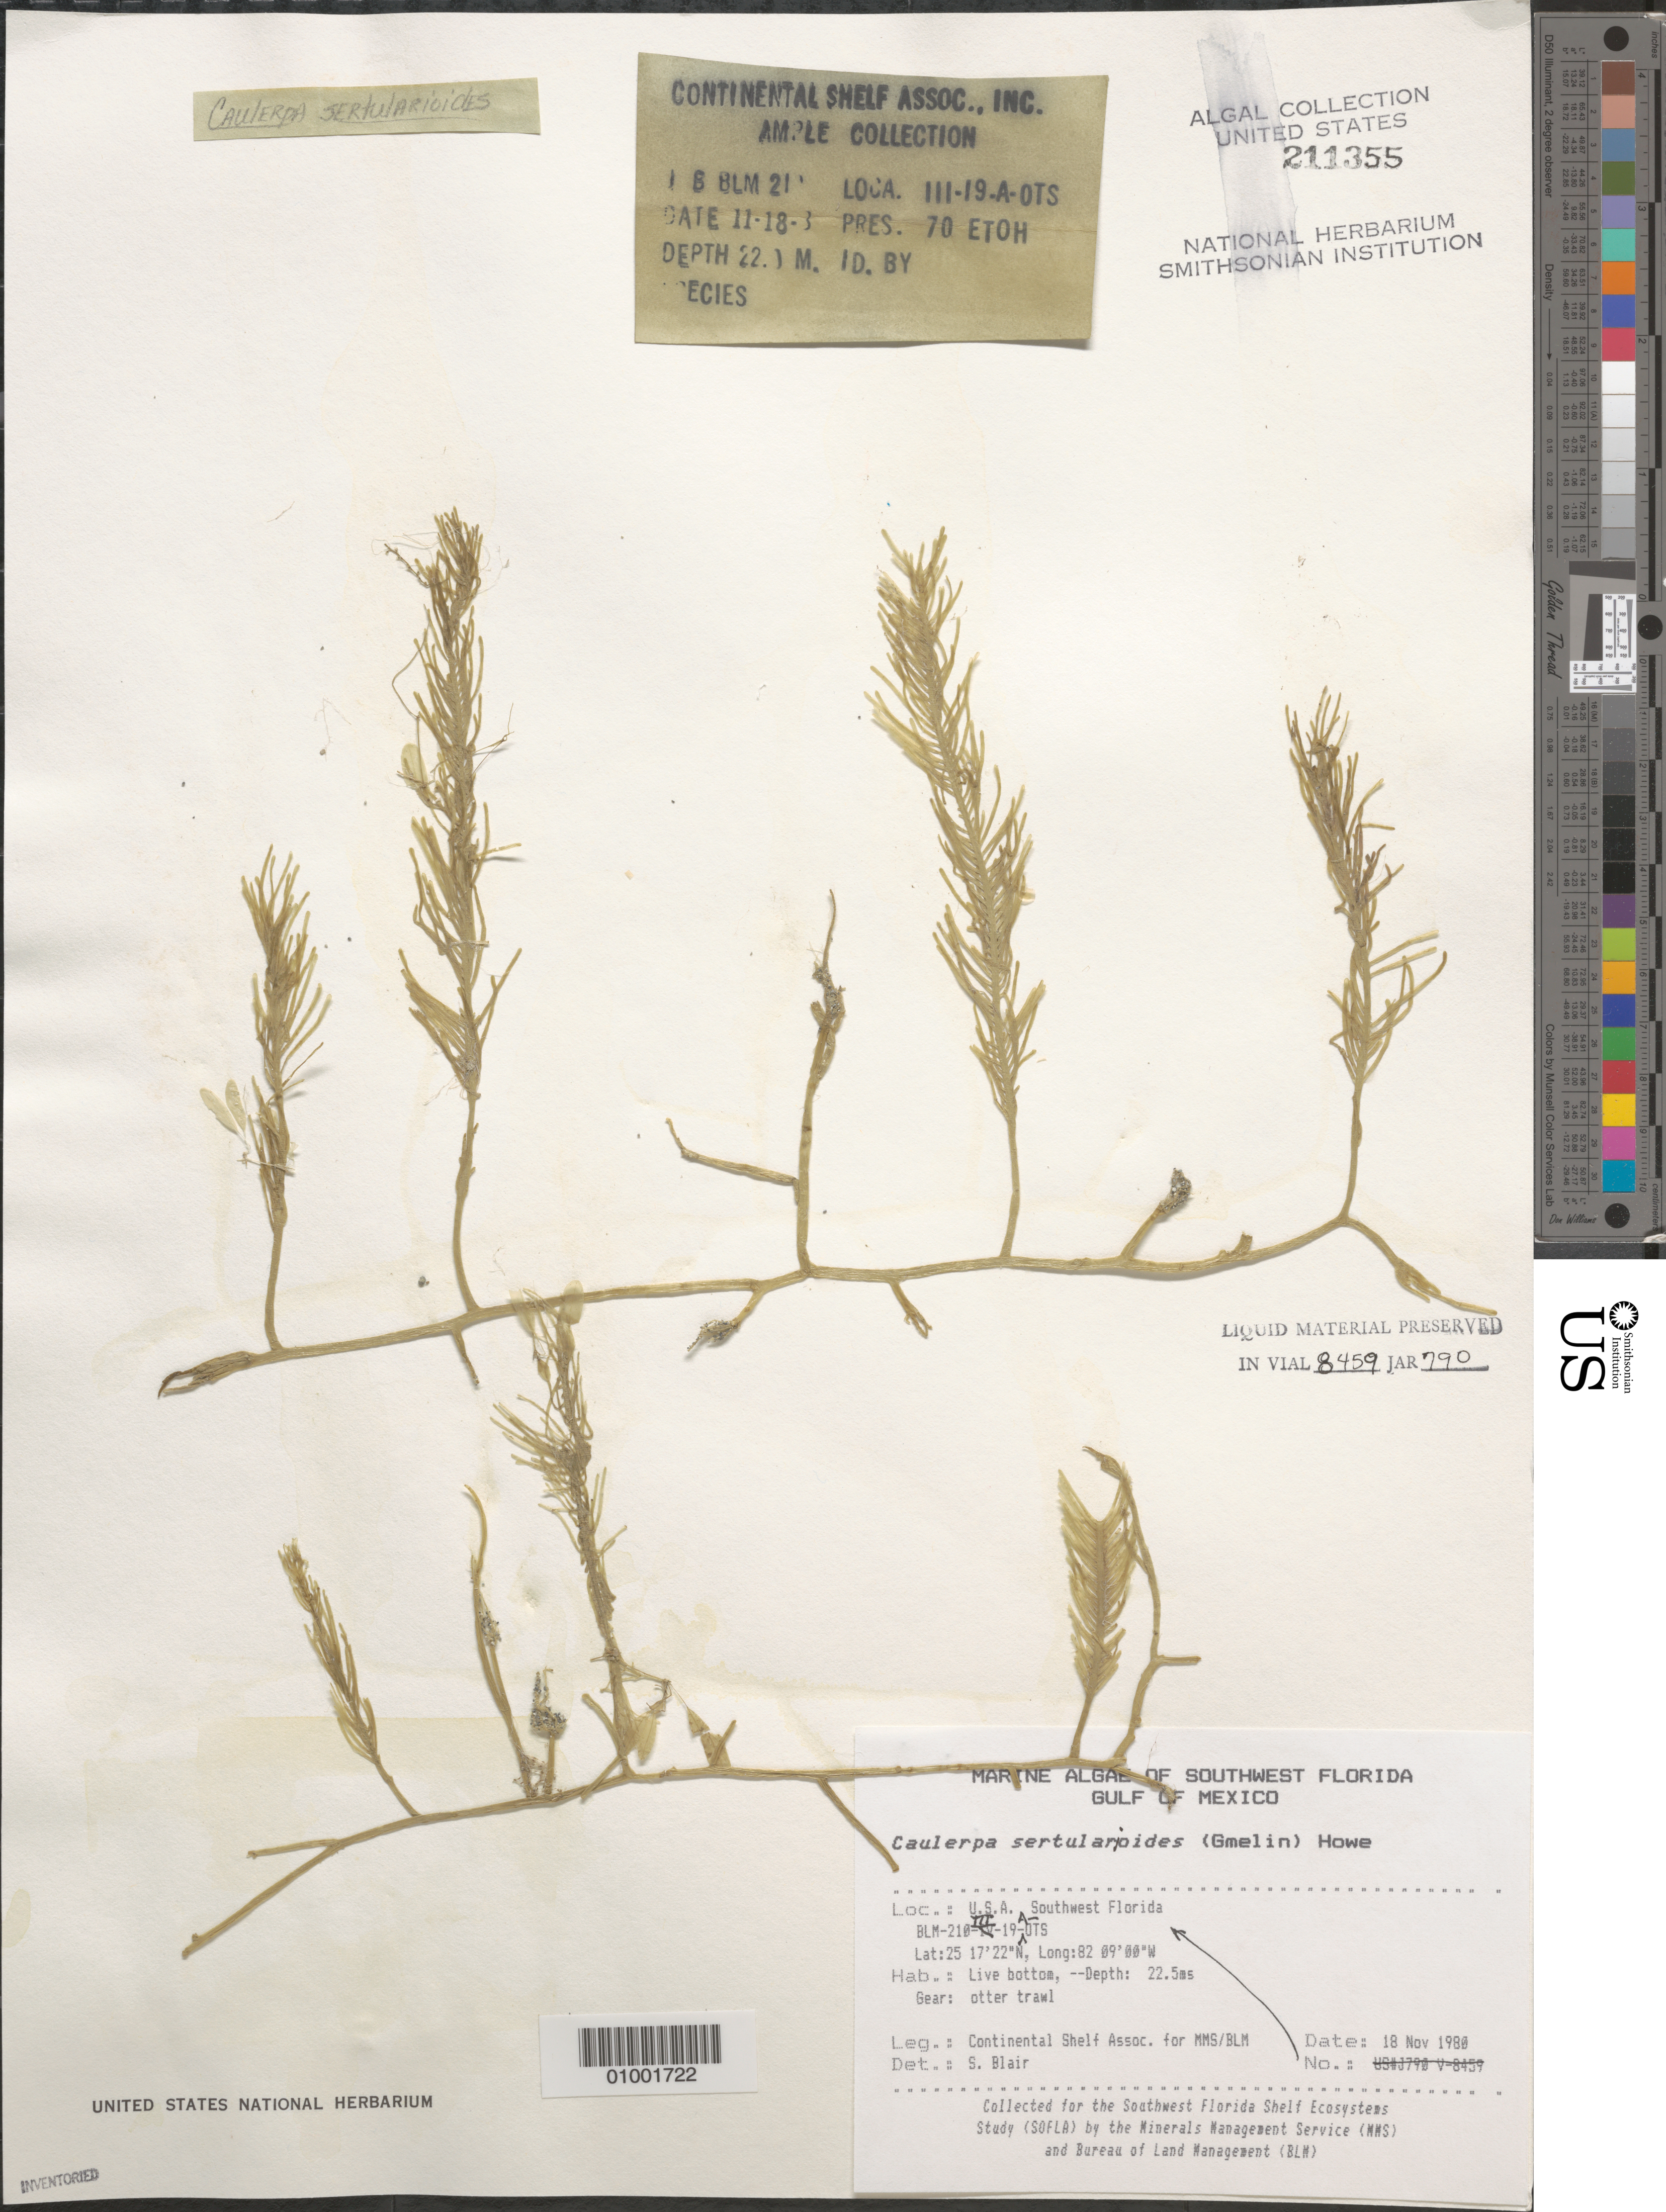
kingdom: Plantae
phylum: Chlorophyta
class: Ulvophyceae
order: Bryopsidales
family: Caulerpaceae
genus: Caulerpa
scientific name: Caulerpa sertularioides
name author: (S.G. Gmel.) M. Howe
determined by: Blair, S. M.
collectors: Continental Shelf Associates for the MMS/BLM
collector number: BLM-210-III-19-A-OTS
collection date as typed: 18 Nov 1980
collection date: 1980-11-18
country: United States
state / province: Florida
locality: Gulf of Mexico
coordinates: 25 17'22"N, 82 09'00"W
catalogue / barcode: US 211355